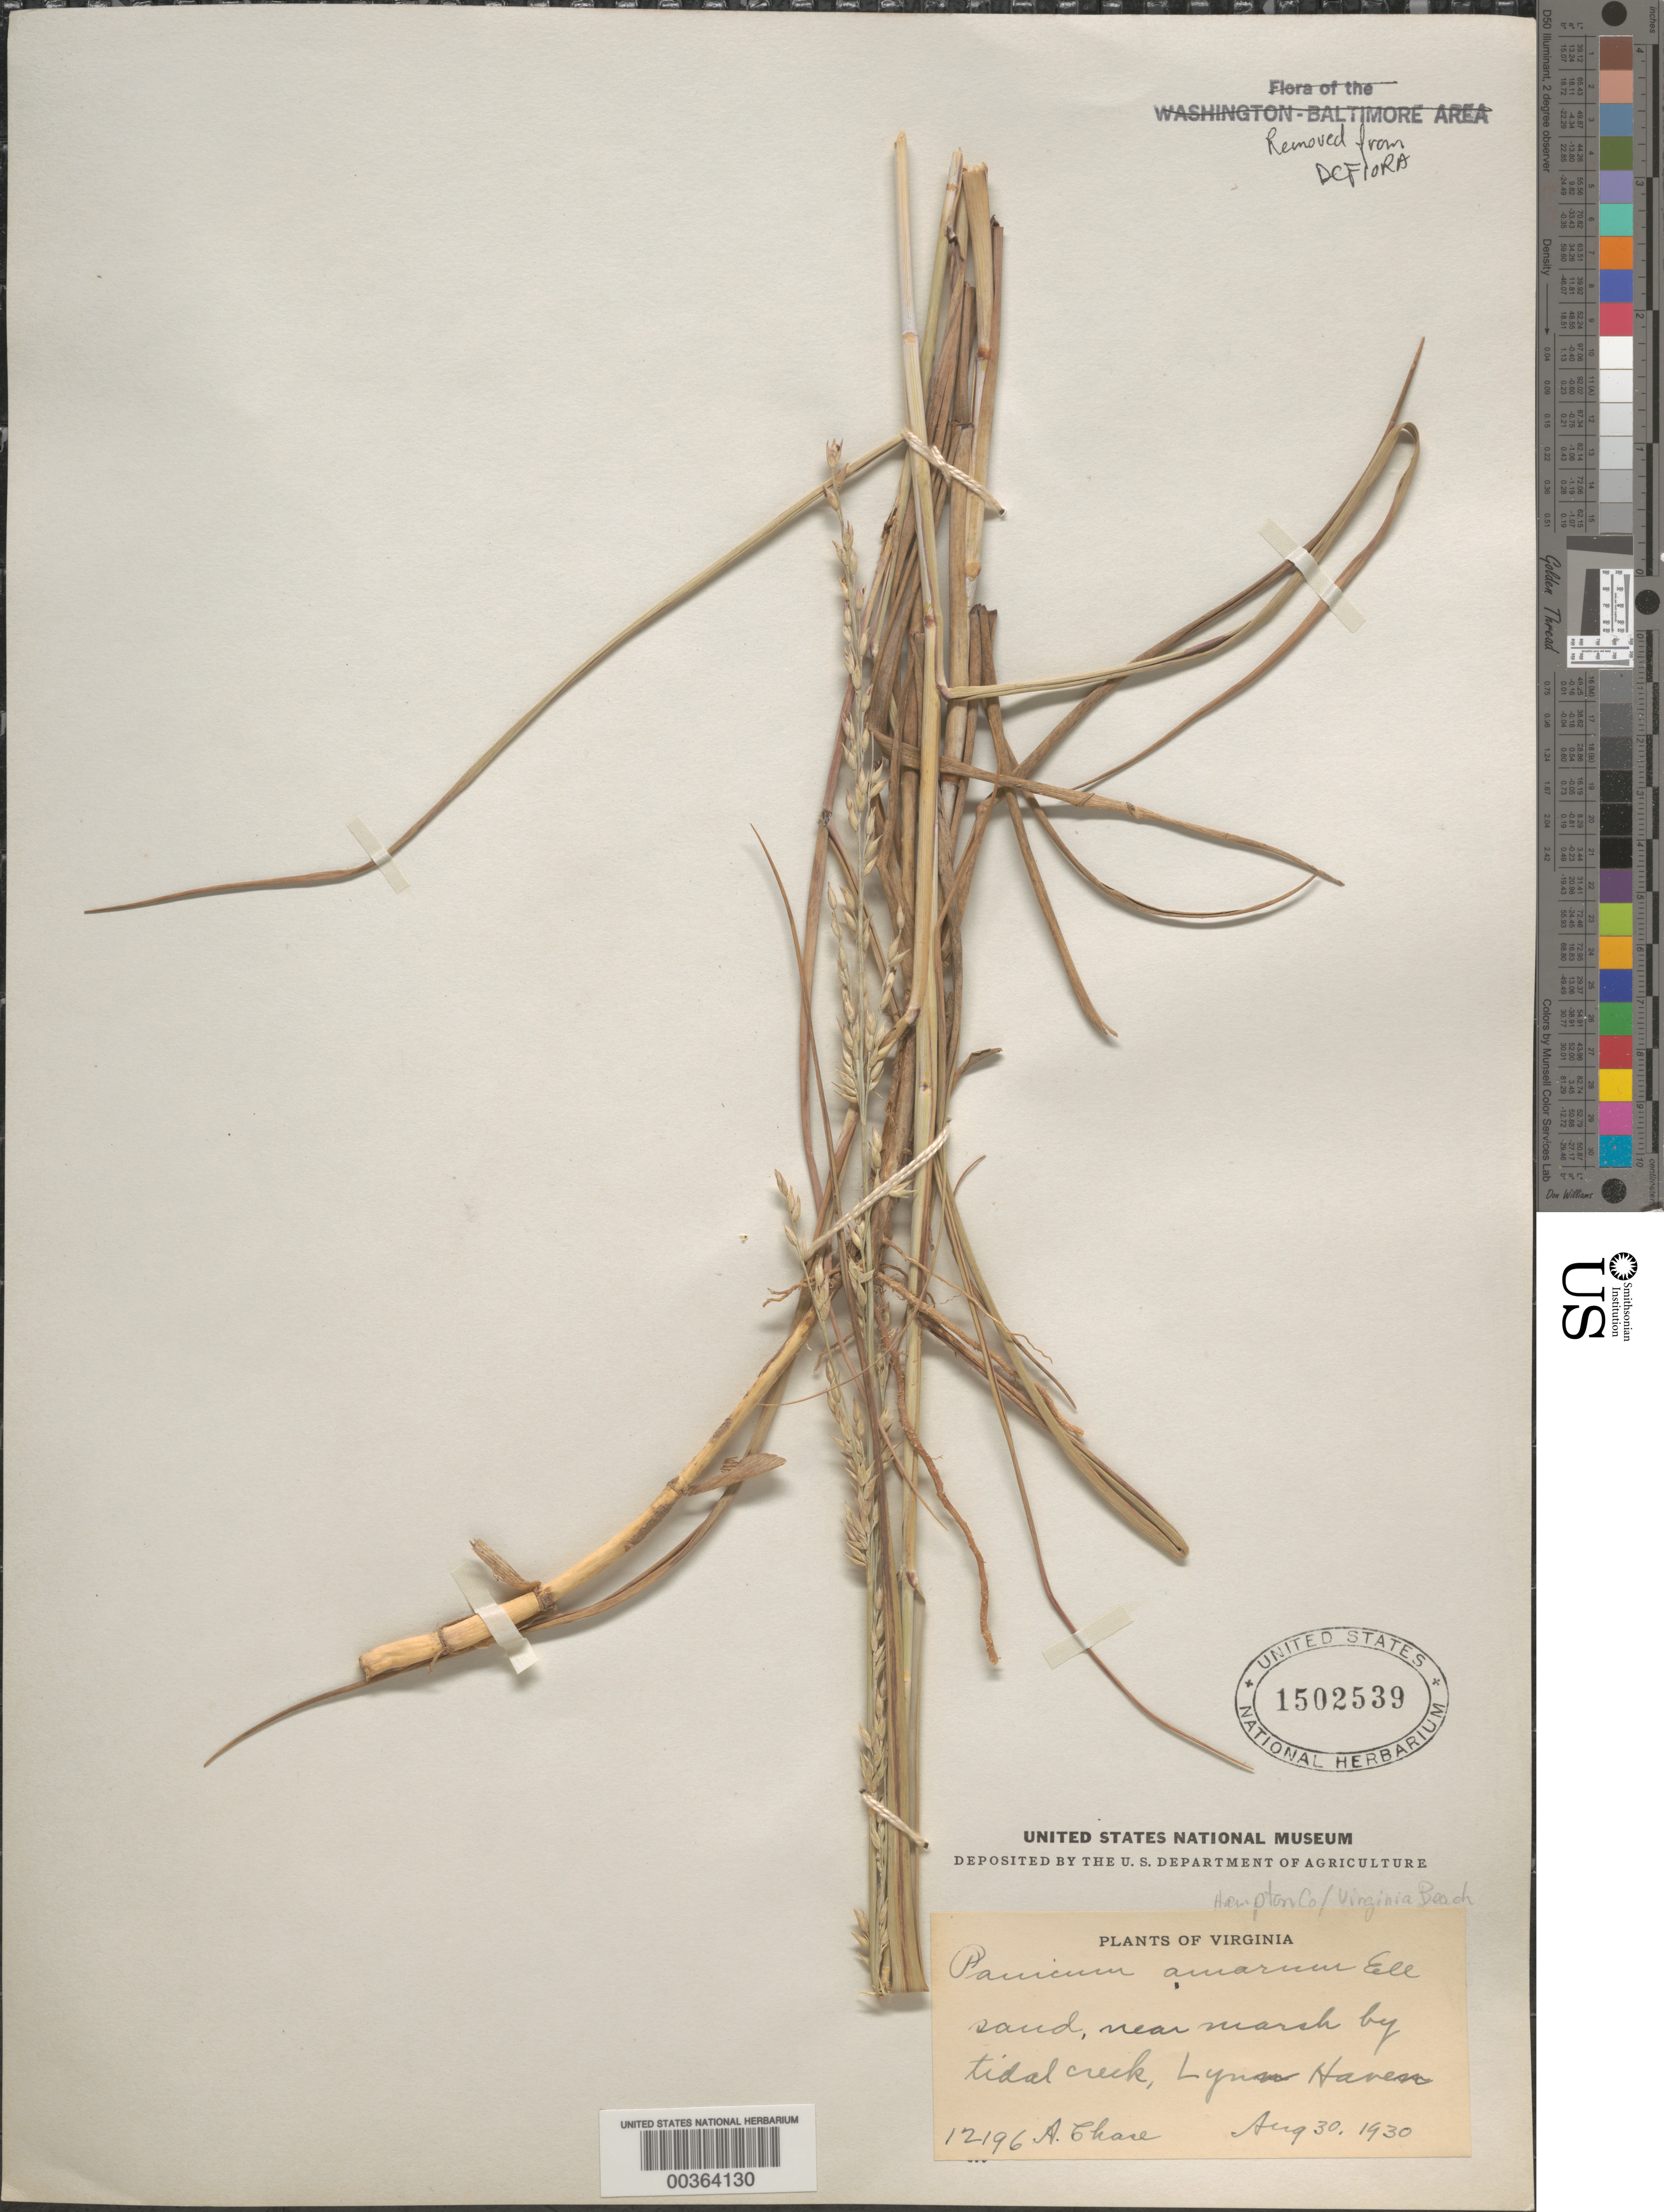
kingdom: Plantae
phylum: Tracheophyta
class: Liliopsida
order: Poales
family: Poaceae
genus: Panicum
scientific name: Panicum amarulum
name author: Hitchc. & Chase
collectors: A. Chase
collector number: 12196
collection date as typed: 30 Aug 1930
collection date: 1930-08-30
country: United States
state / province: Virginia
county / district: City of Hampton / City of Virginia Beach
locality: Lynn haven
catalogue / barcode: US 1502539